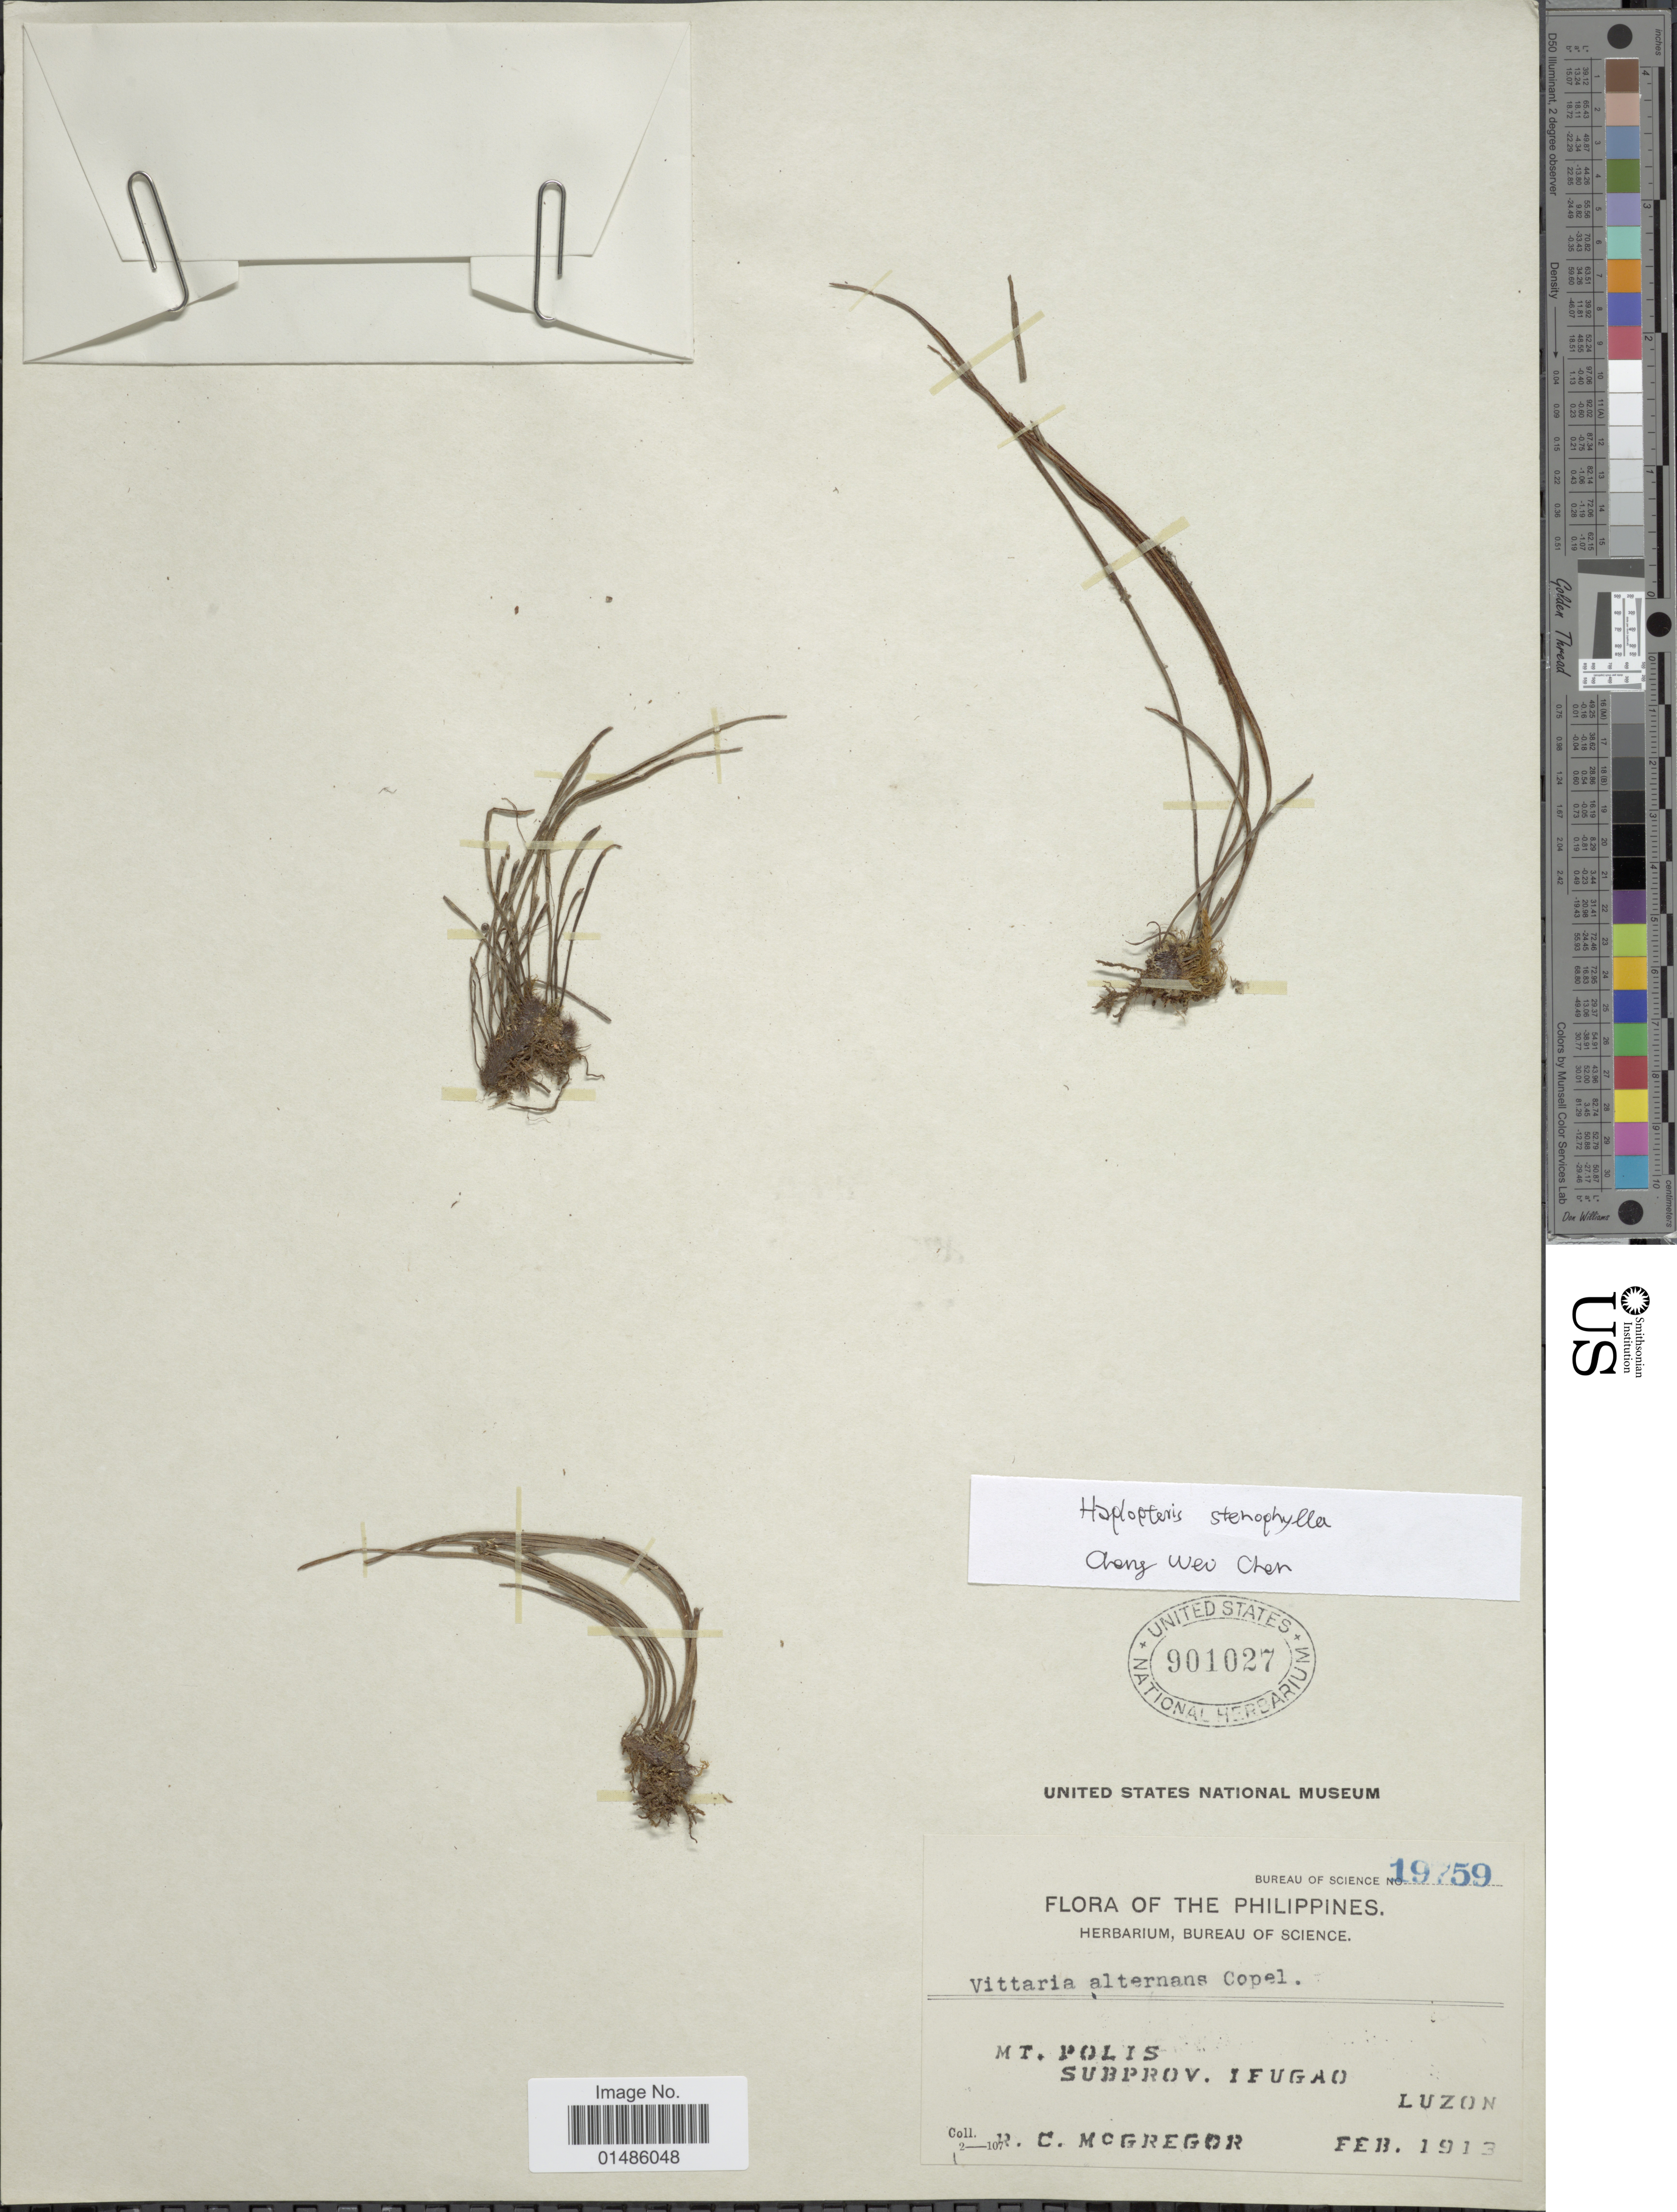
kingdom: Plantae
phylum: Tracheophyta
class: Polypodiopsida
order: Polypodiales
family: Pteridaceae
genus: Haplopteris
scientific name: Haplopteris stenophylla (Copel.) comb. in ed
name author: (Copel.)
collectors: R. C. McGregor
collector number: Bureau of Science 19759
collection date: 1913-02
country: Philippines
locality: Mt. Polis, Subprov. Ifugao, Luzon.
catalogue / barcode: US 901027